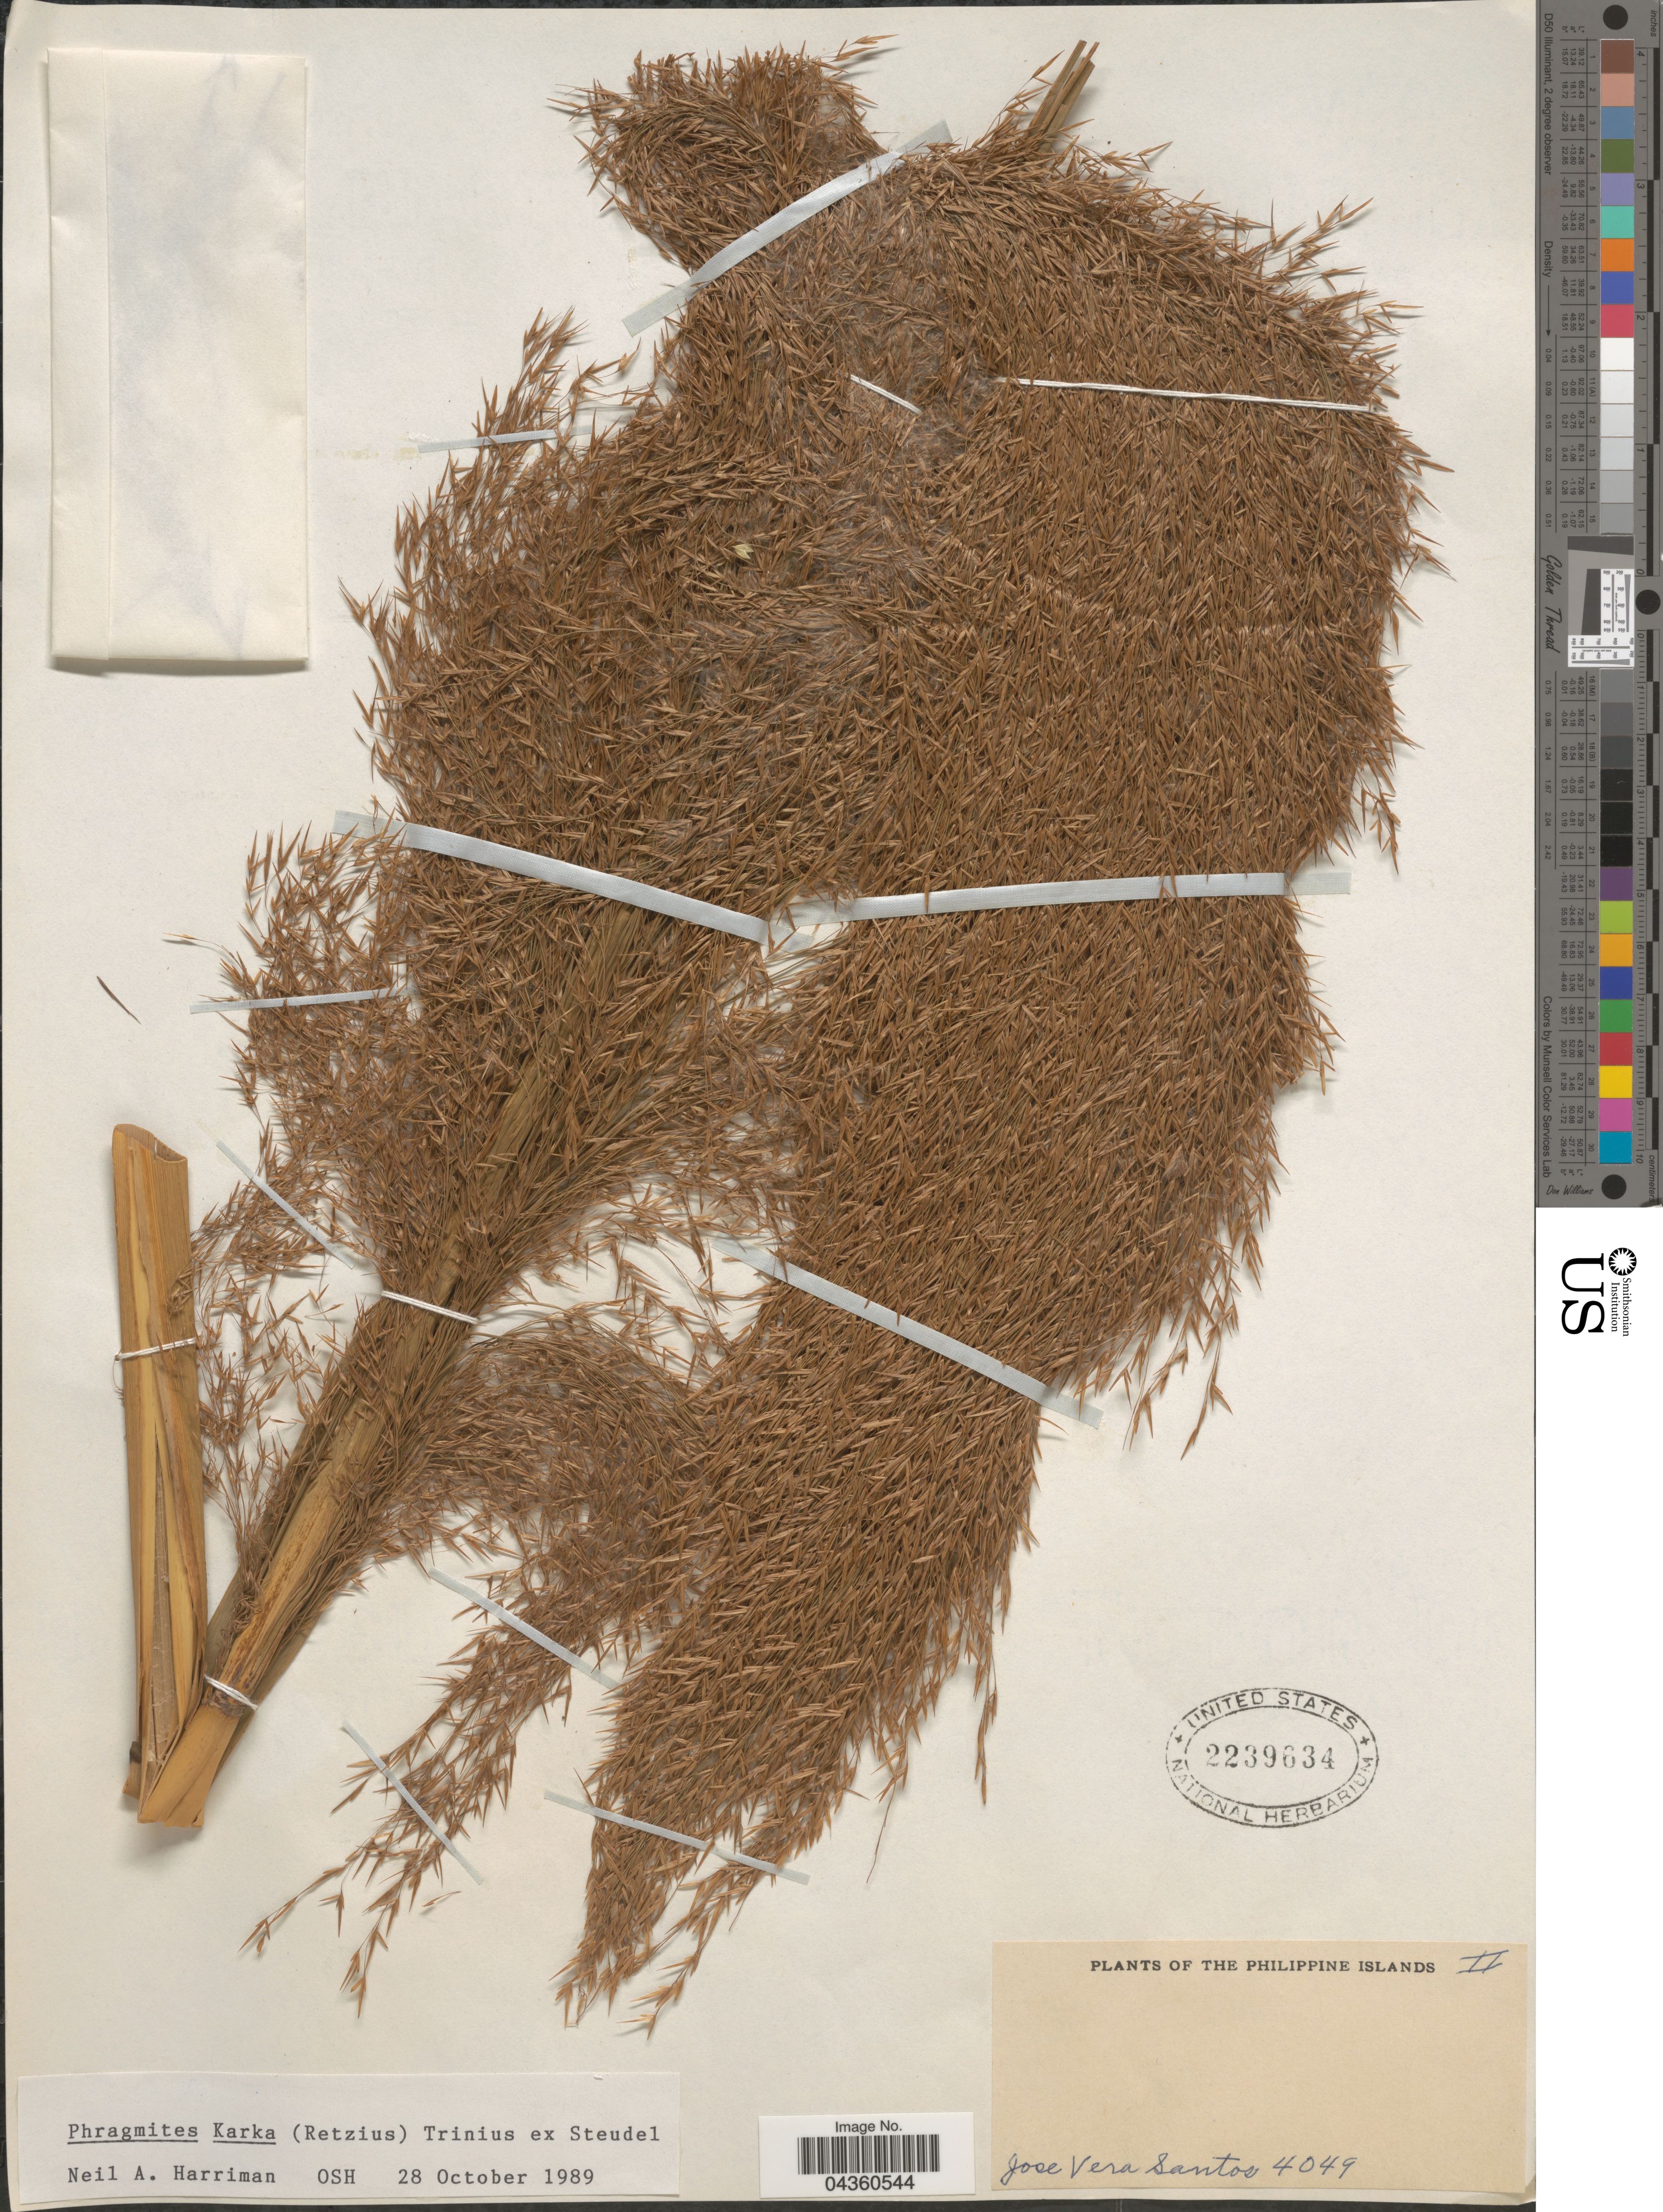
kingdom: Plantae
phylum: Tracheophyta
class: Liliopsida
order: Poales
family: Poaceae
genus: Phragmites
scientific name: Phragmites karka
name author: (Retz.) Trin. ex Steud.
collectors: J. Vera Santos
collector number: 4049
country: Philippines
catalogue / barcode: US 2239634